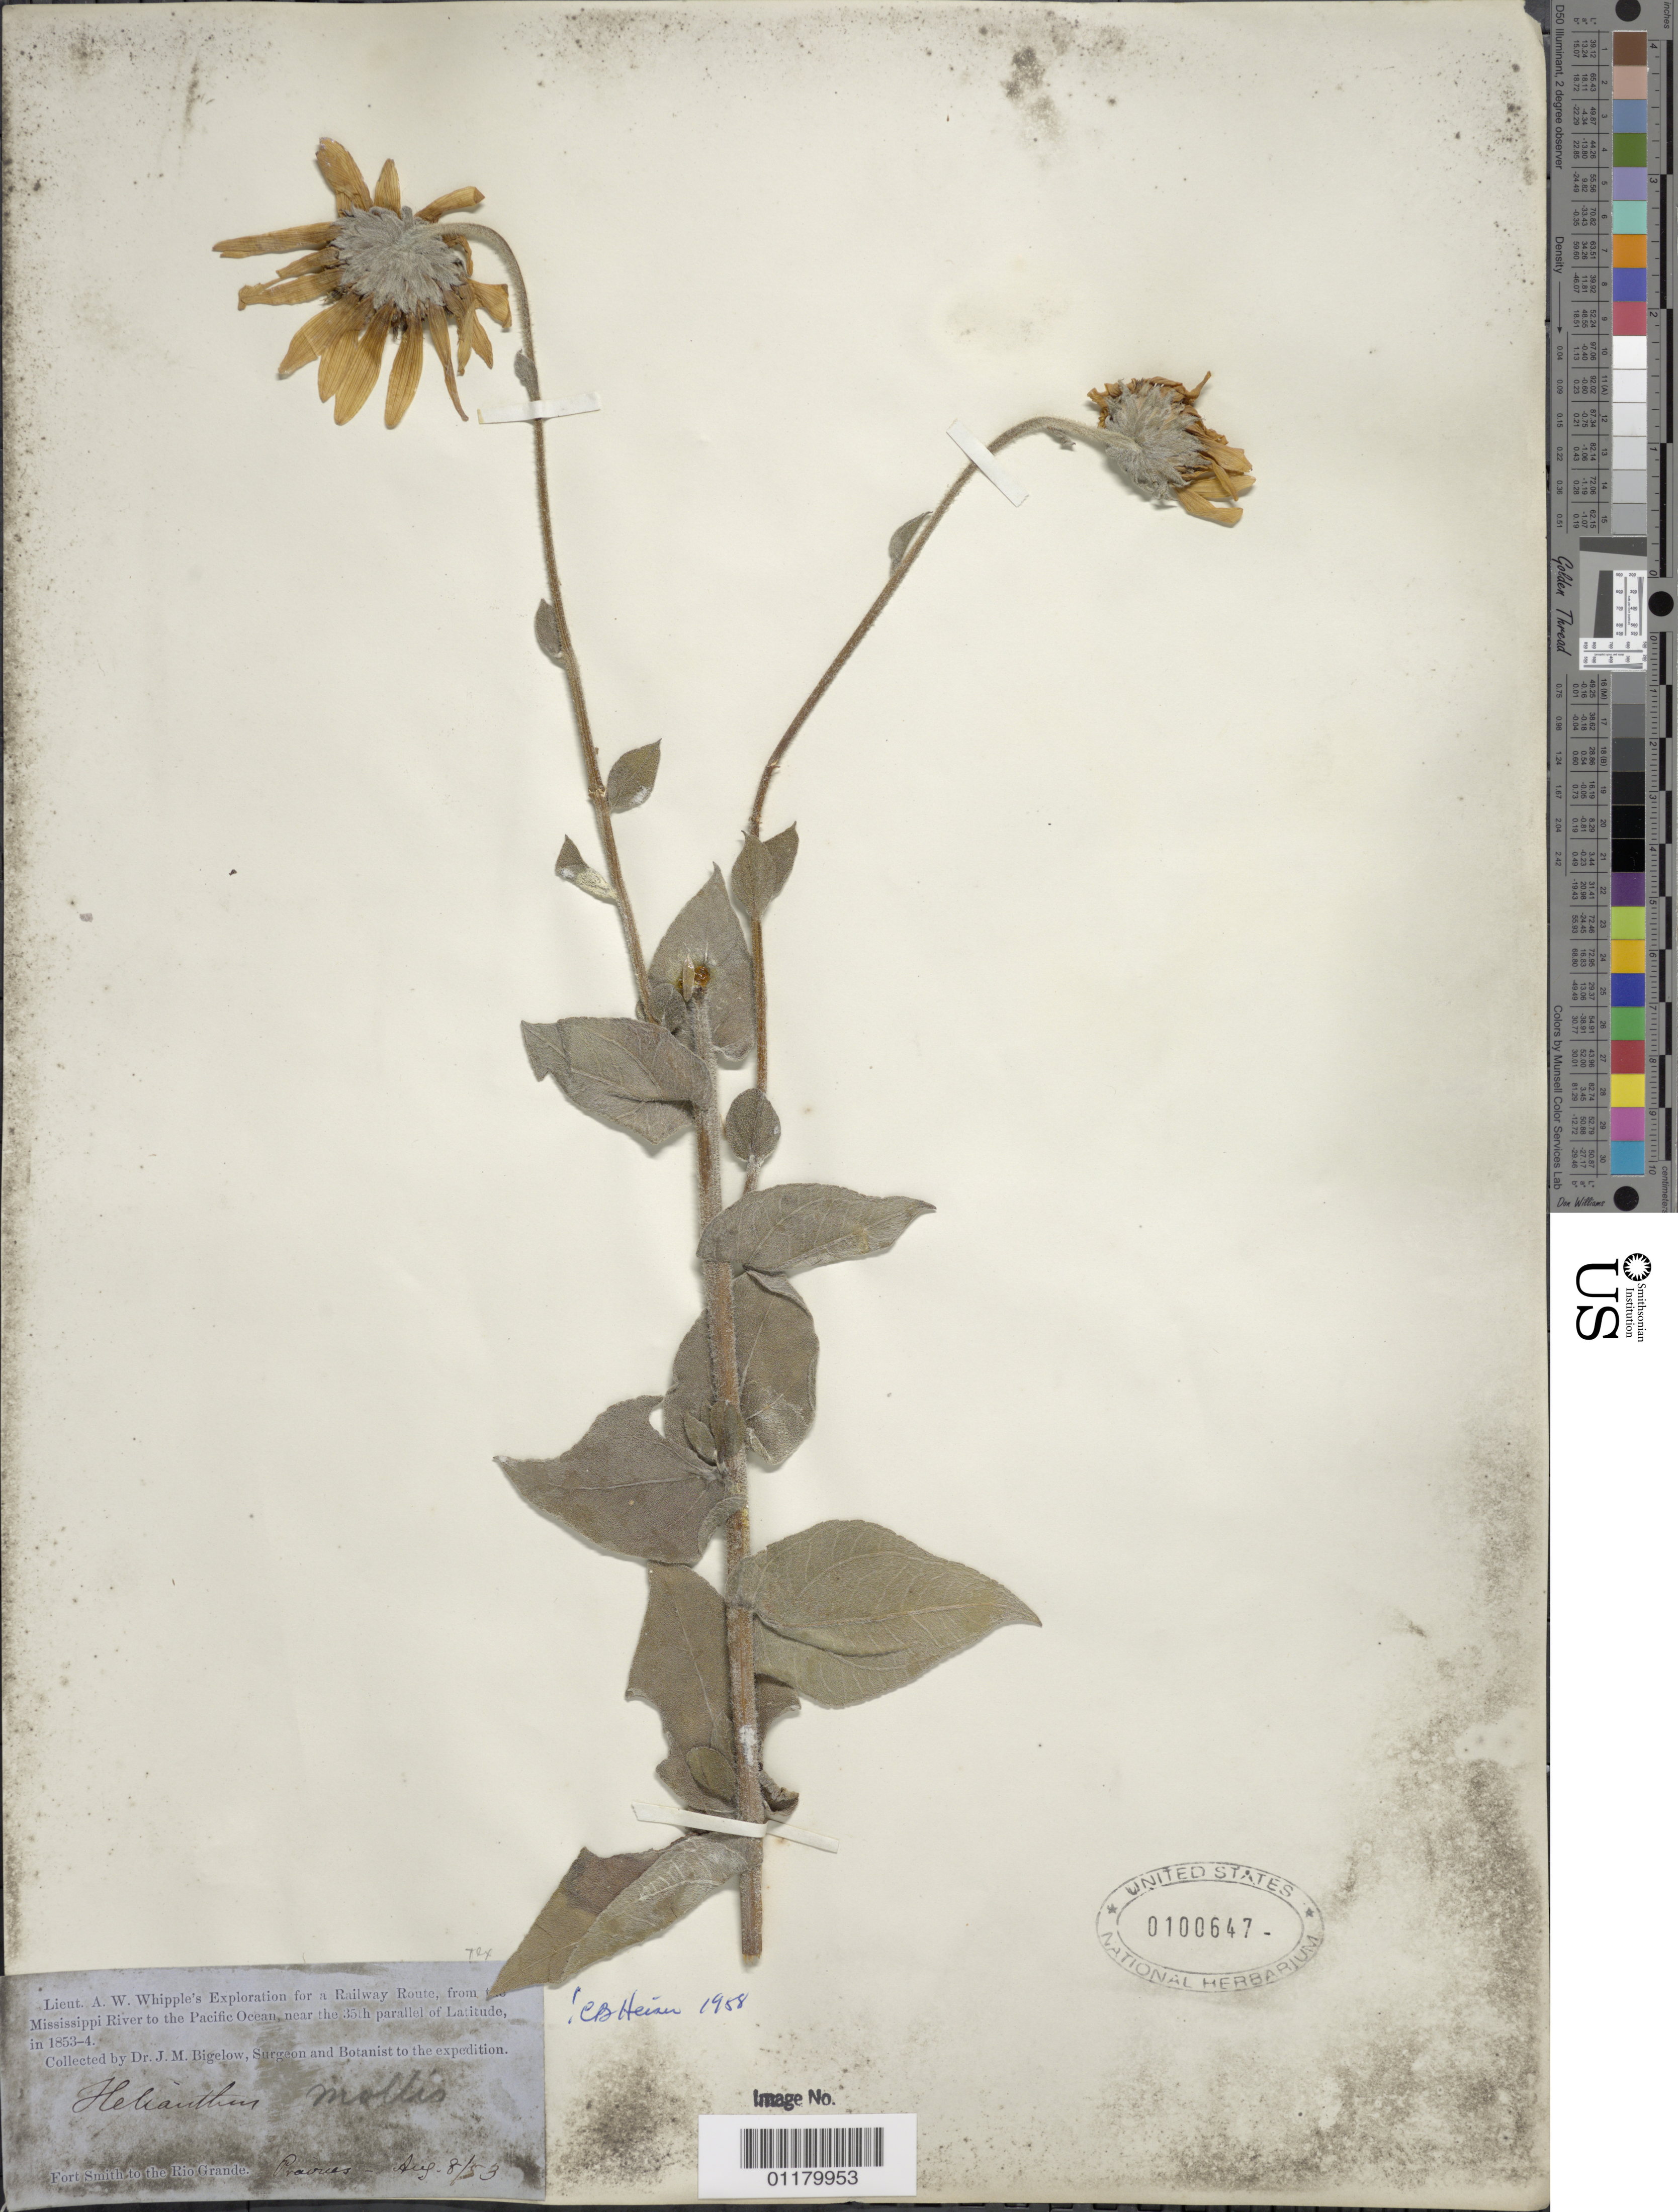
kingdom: Plantae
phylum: Tracheophyta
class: Magnoliopsida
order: Asterales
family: Asteraceae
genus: Helianthus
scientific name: Helianthus mollis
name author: Lam.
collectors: J. M. Bigelow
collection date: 1853-08-08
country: United States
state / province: Oklahoma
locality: Fort Smith to the Rio Grande, Prairies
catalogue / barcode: US 100647